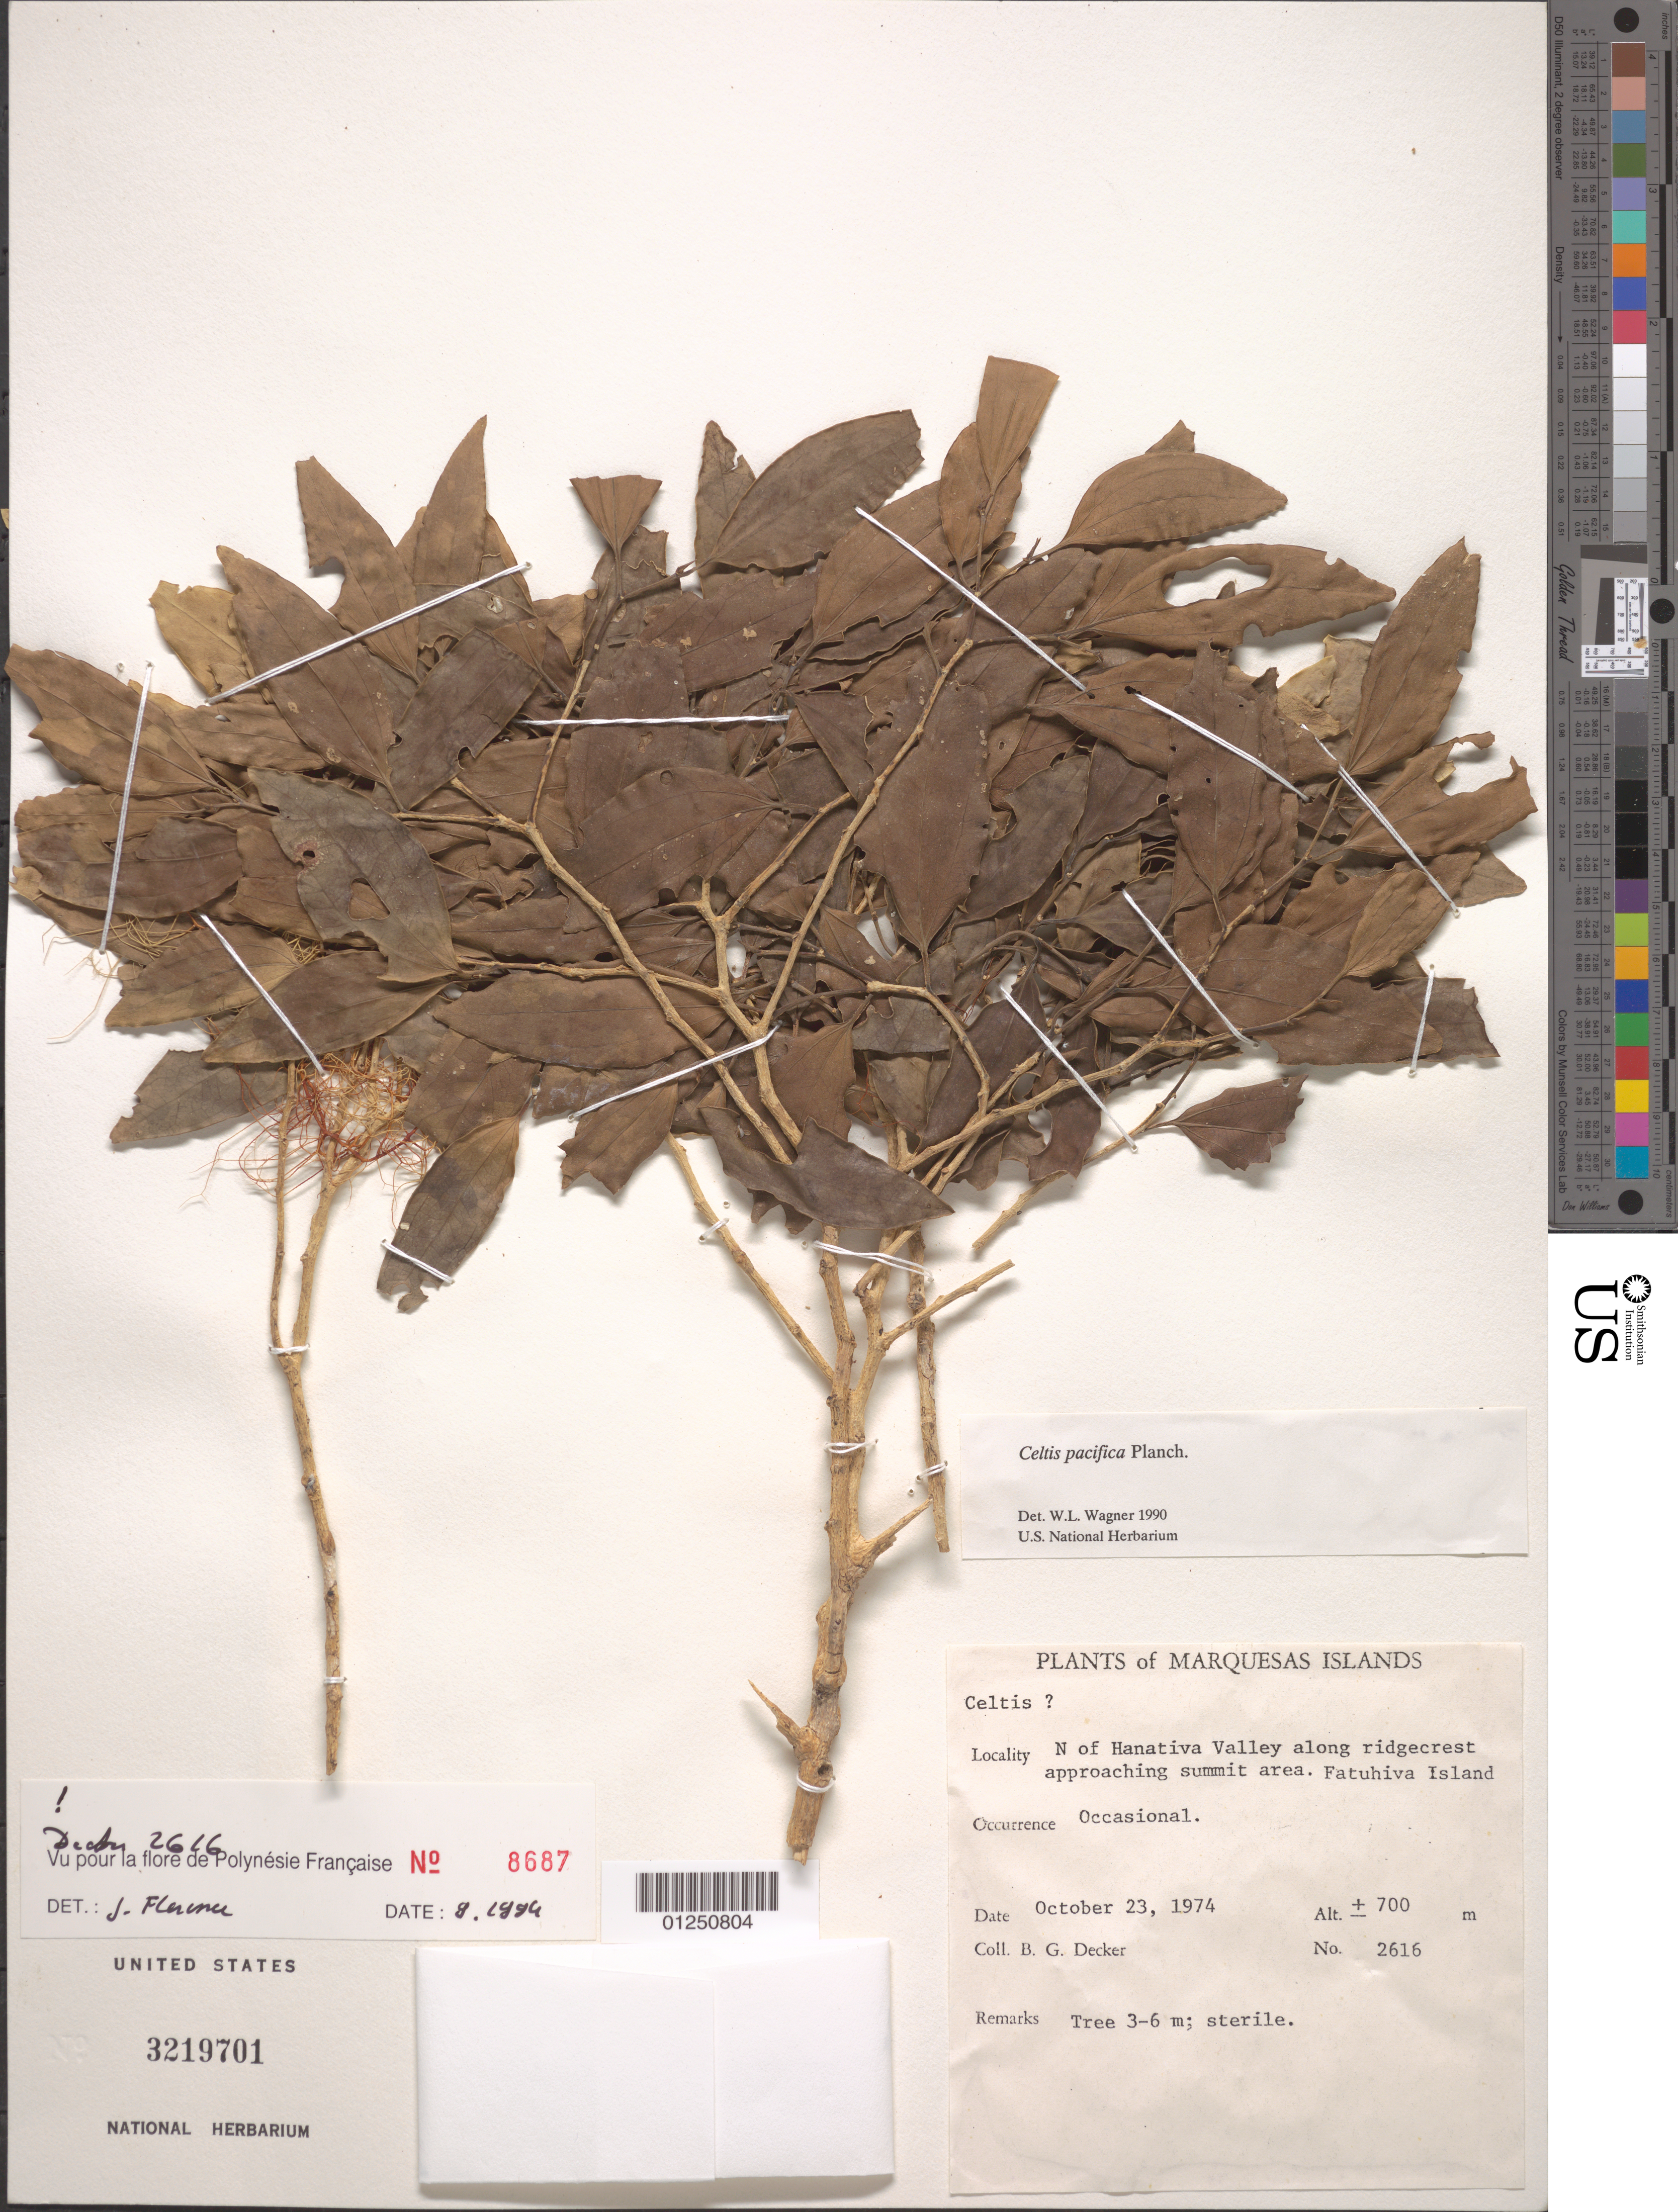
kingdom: Plantae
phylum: Tracheophyta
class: Magnoliopsida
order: Rosales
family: Cannabaceae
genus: Celtis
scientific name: Celtis pacifica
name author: Planch.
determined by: Wagner, W. L., (BOT), Smithsonian Institution - National Museum of Natural History (UNITED STATES)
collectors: B. G. Decker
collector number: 2616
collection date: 1974-10-23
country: French Polynesia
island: Fatu Hiva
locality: N of Hanativa Valley along ridgecrest approaching summit area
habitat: Occasional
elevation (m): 700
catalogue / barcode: US 3219701